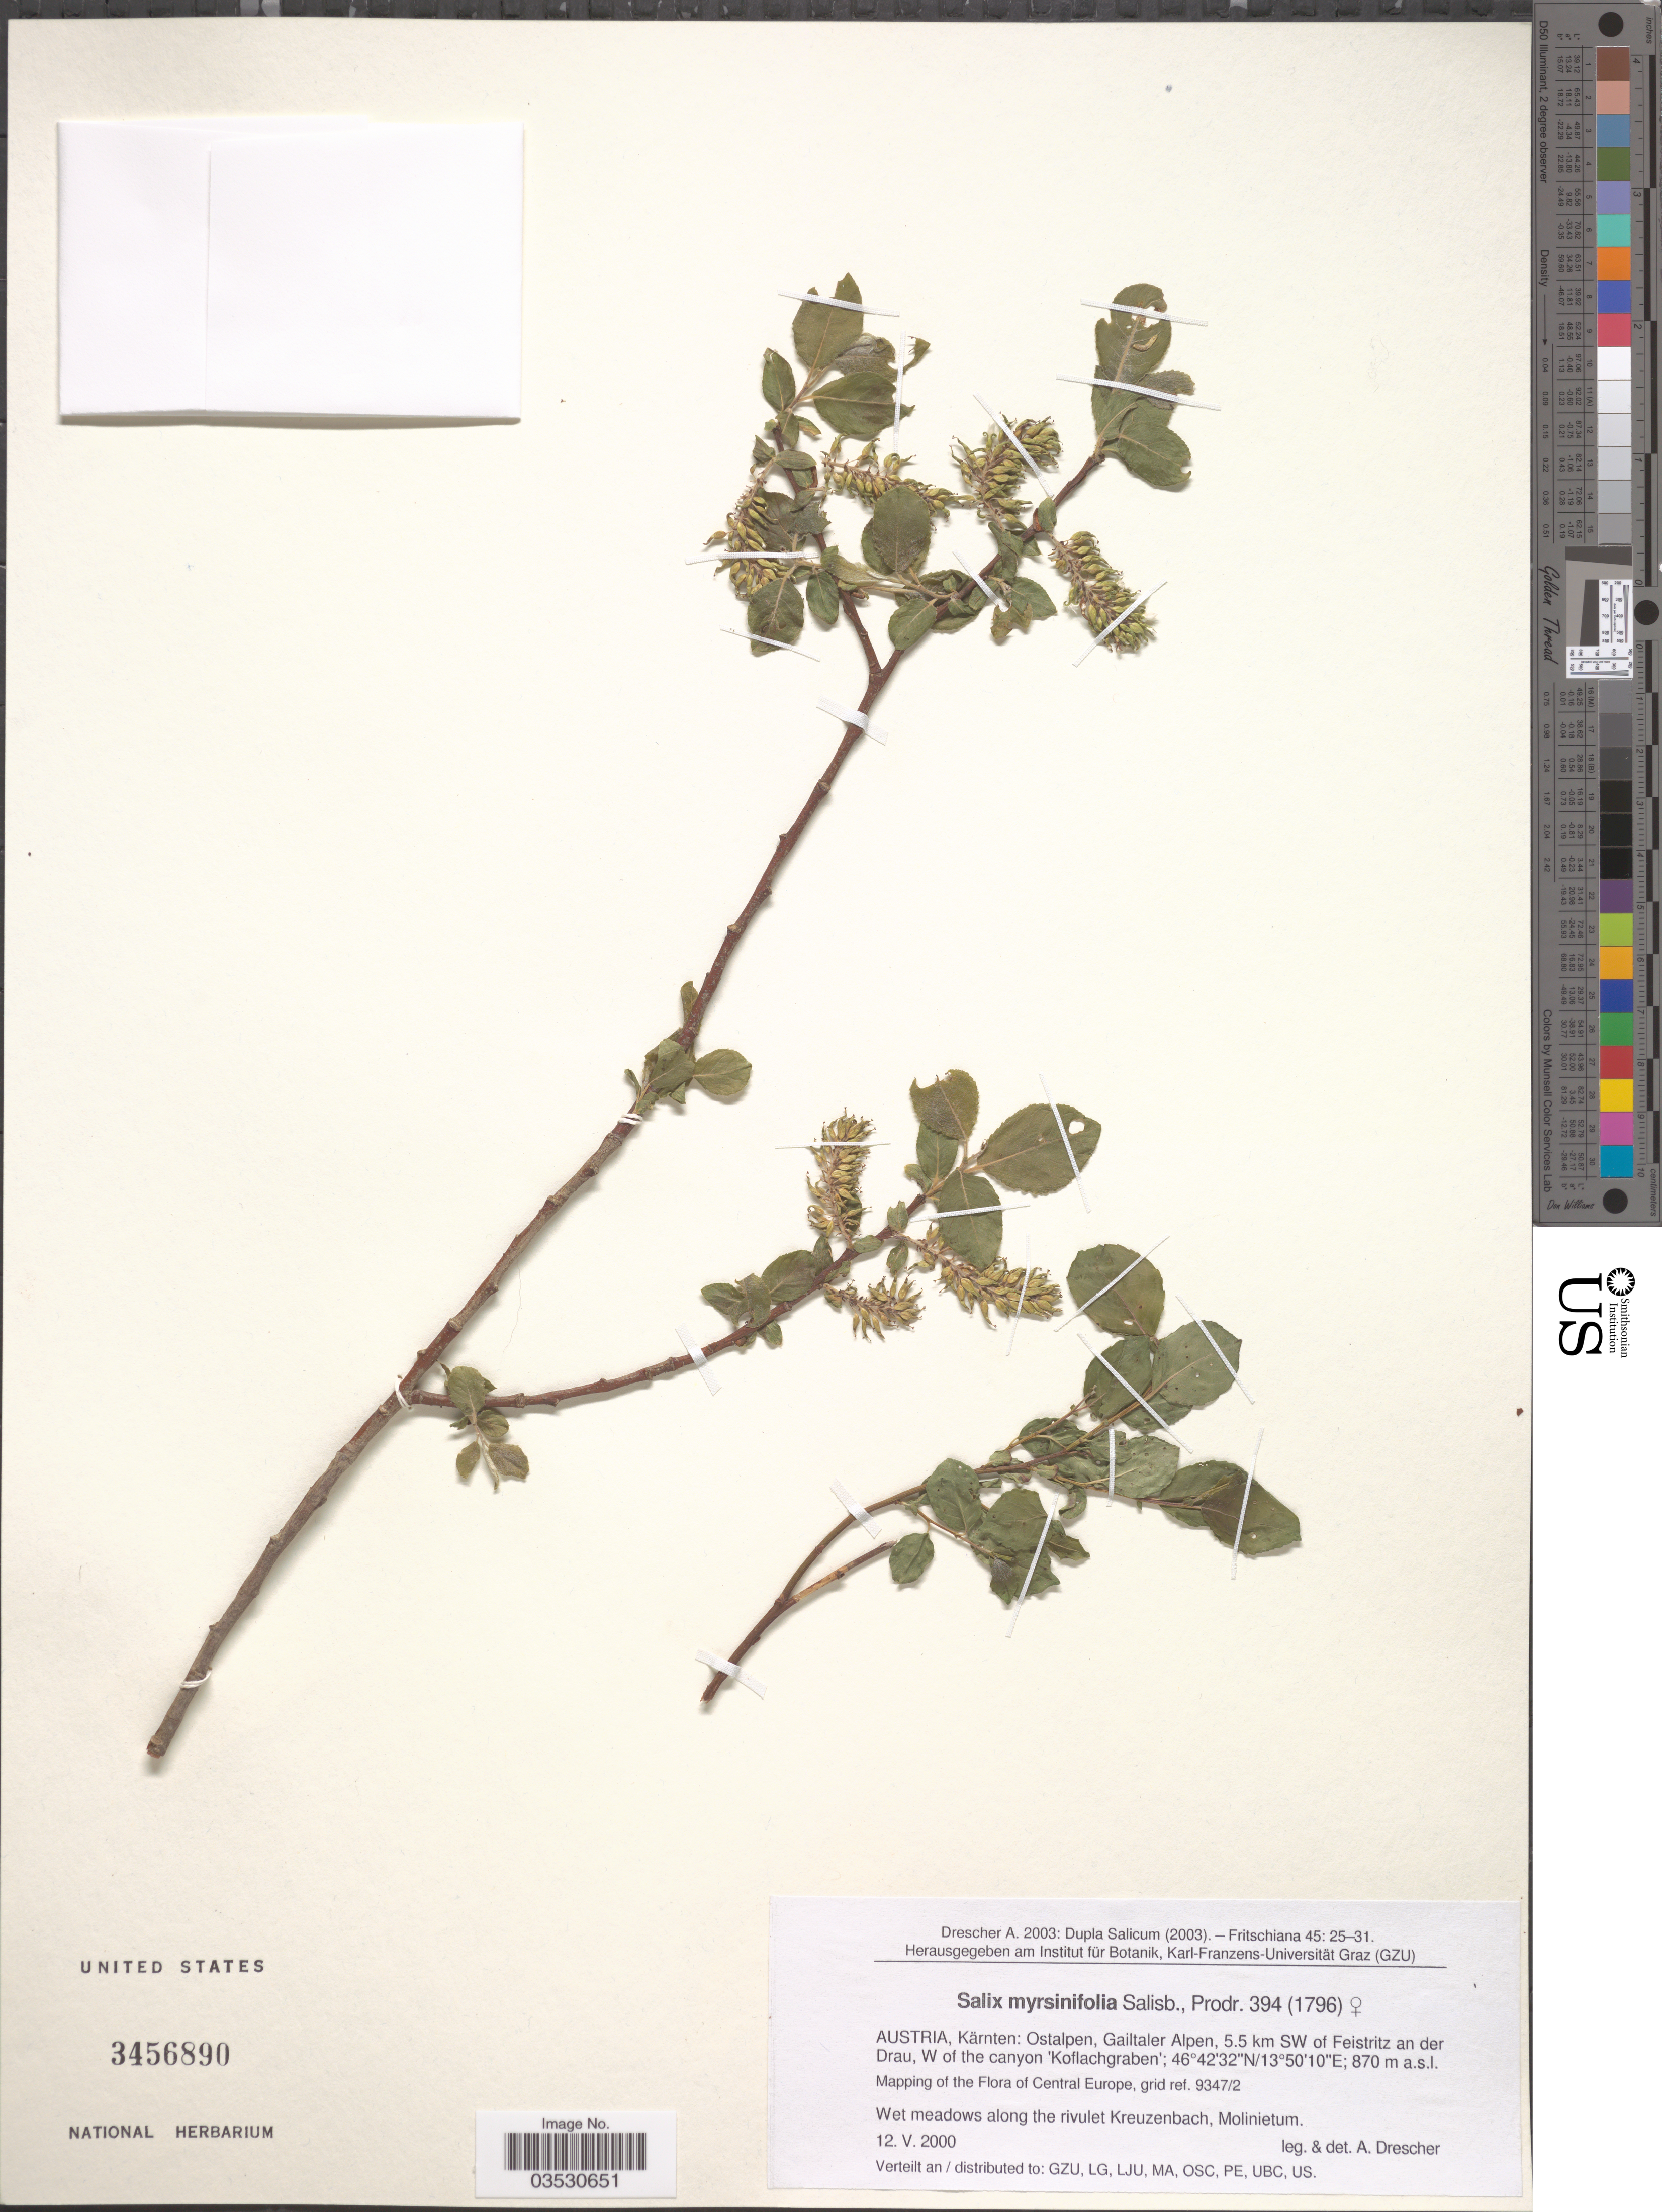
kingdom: Plantae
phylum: Tracheophyta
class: Magnoliopsida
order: Malpighiales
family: Salicaceae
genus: Salix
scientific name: Salix myrsinifolia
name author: Salisb.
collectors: A. Drescher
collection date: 2000-05-12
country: Austria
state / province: Karnten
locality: Kärnten: Ostalpen, Gailtaler Alpen, 5.5 km SW of Feistritz an der Drau, W of the canyon 'Koflachgraben'. Mapping of the Flora of Central Europe, grid ref. 9347/2.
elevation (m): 870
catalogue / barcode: US 3456890